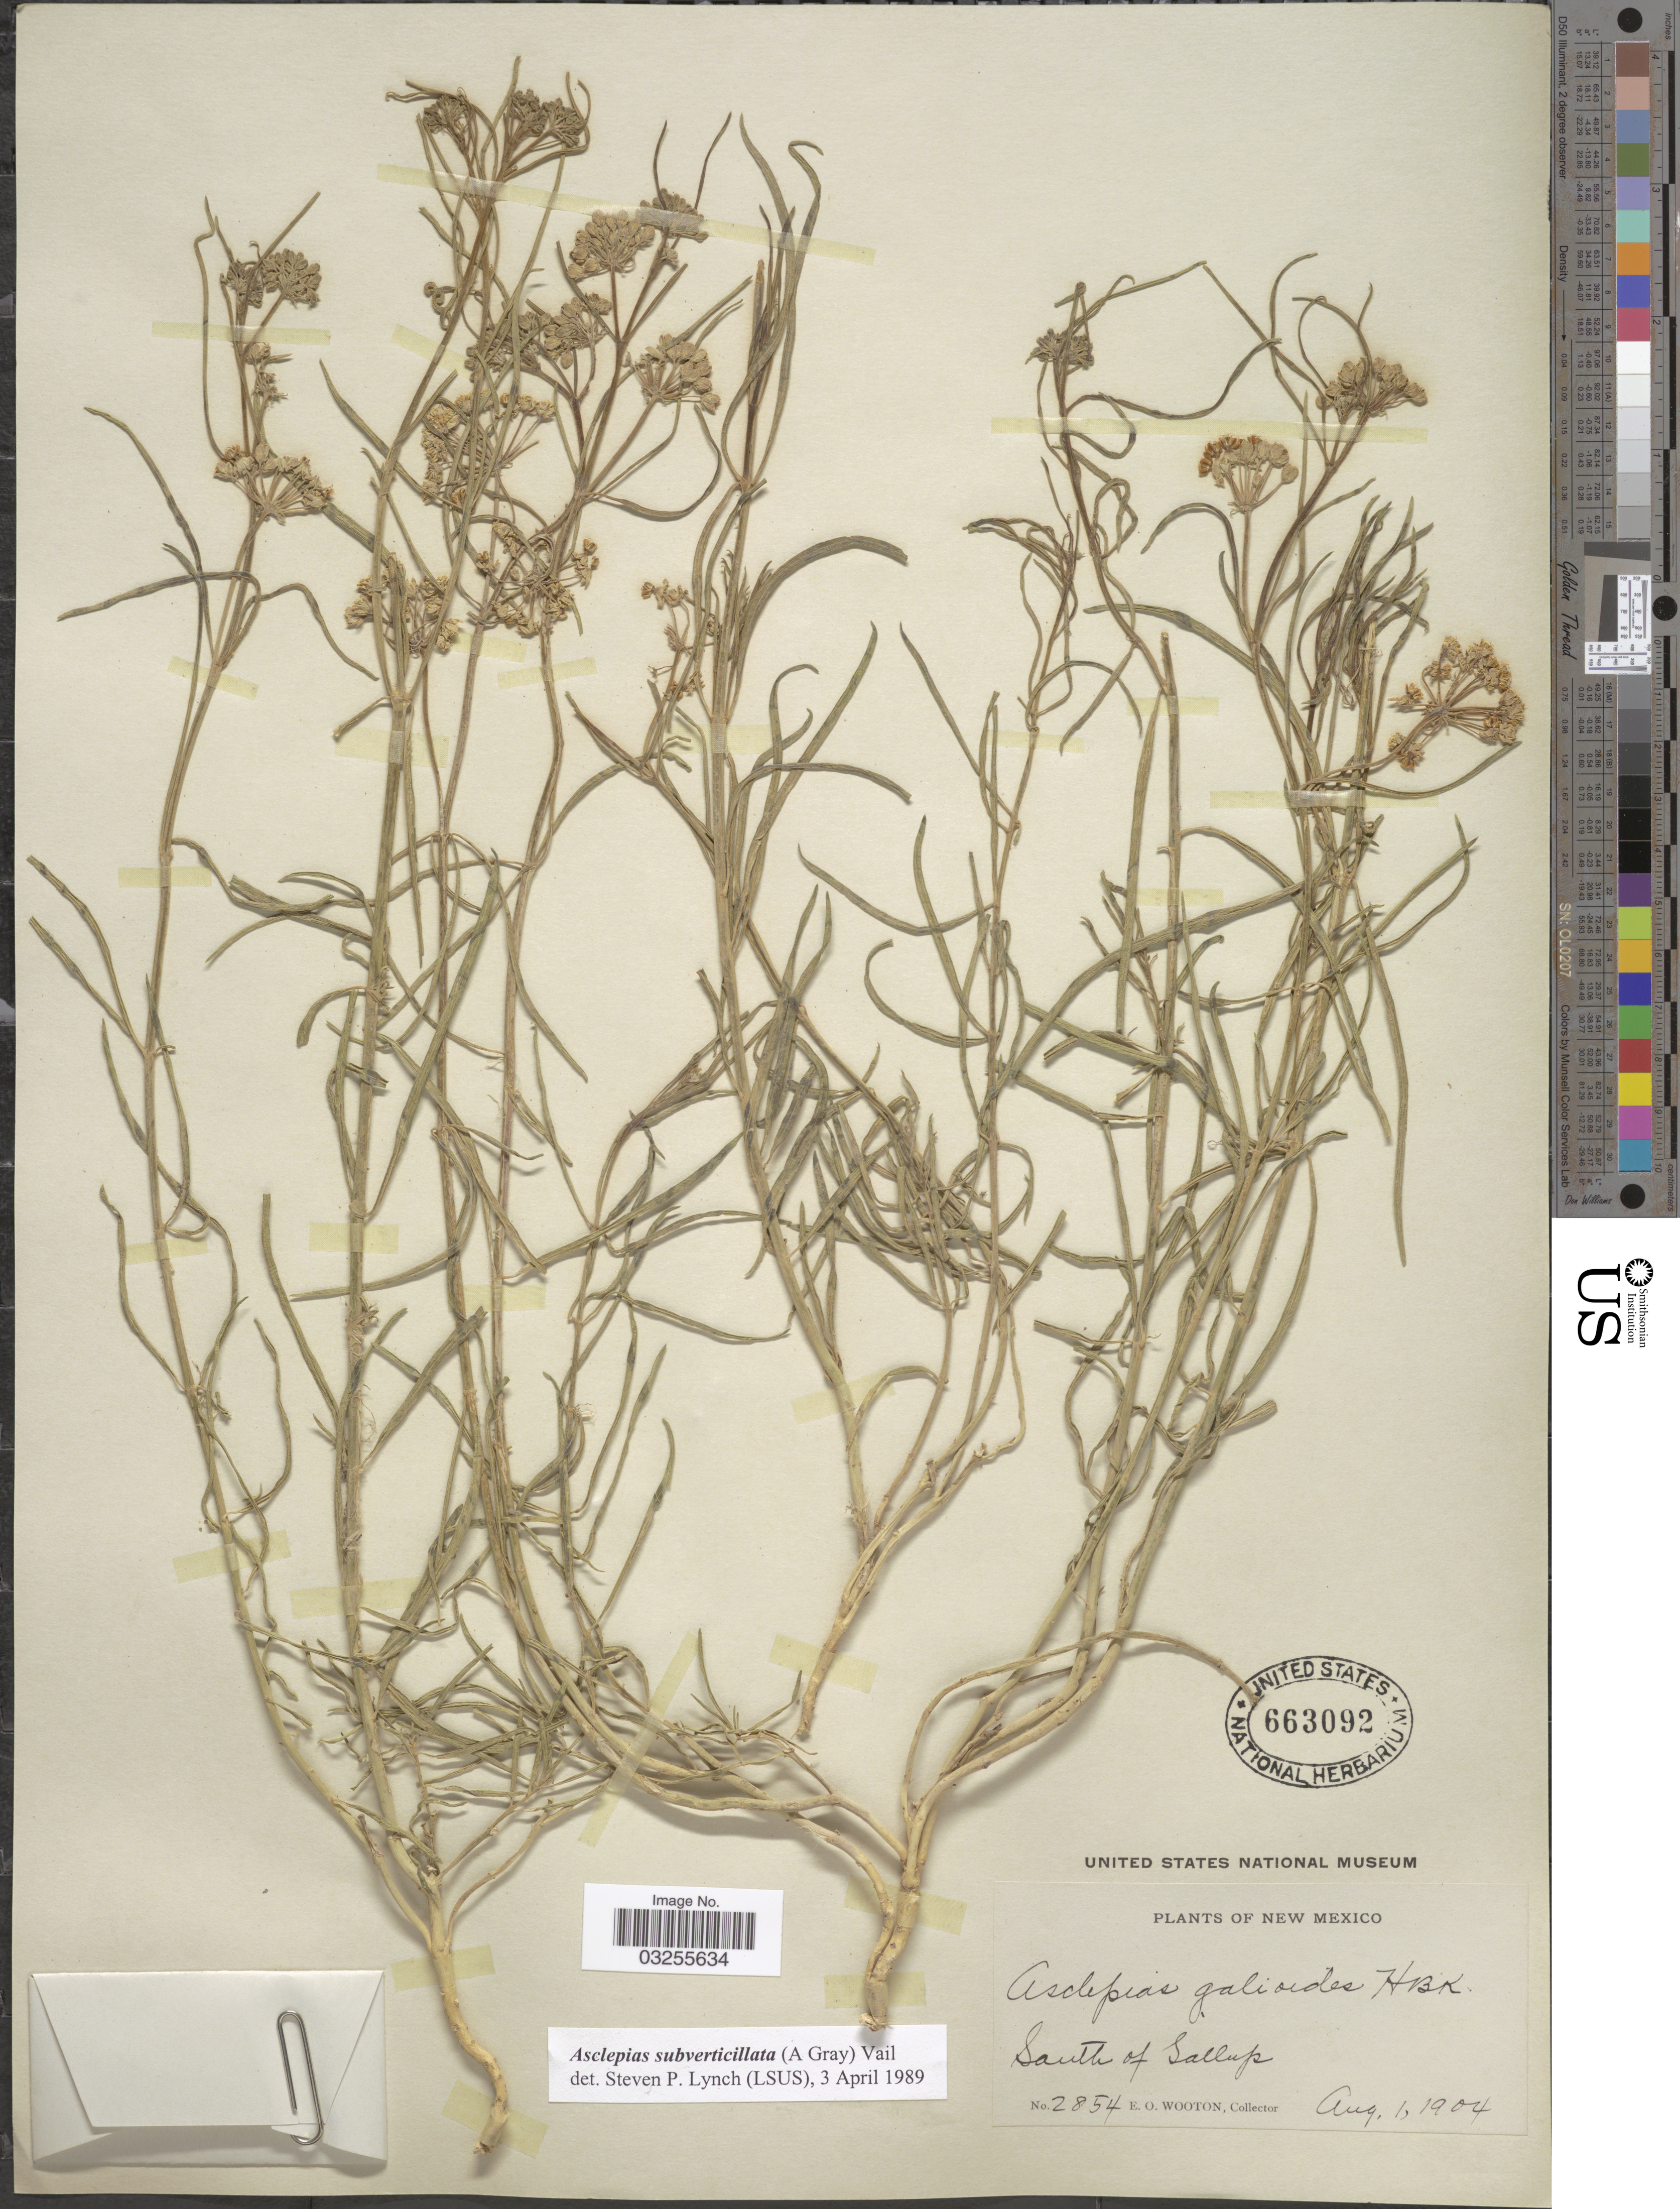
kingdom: Plantae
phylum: Tracheophyta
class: Magnoliopsida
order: Gentianales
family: Apocynaceae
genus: Asclepias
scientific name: Asclepias subverticillata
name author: (A. Gray) Vail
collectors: E. O. Wooton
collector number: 2854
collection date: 1904-08-01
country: United States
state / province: New Mexico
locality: South of Gallup.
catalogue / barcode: US 663092